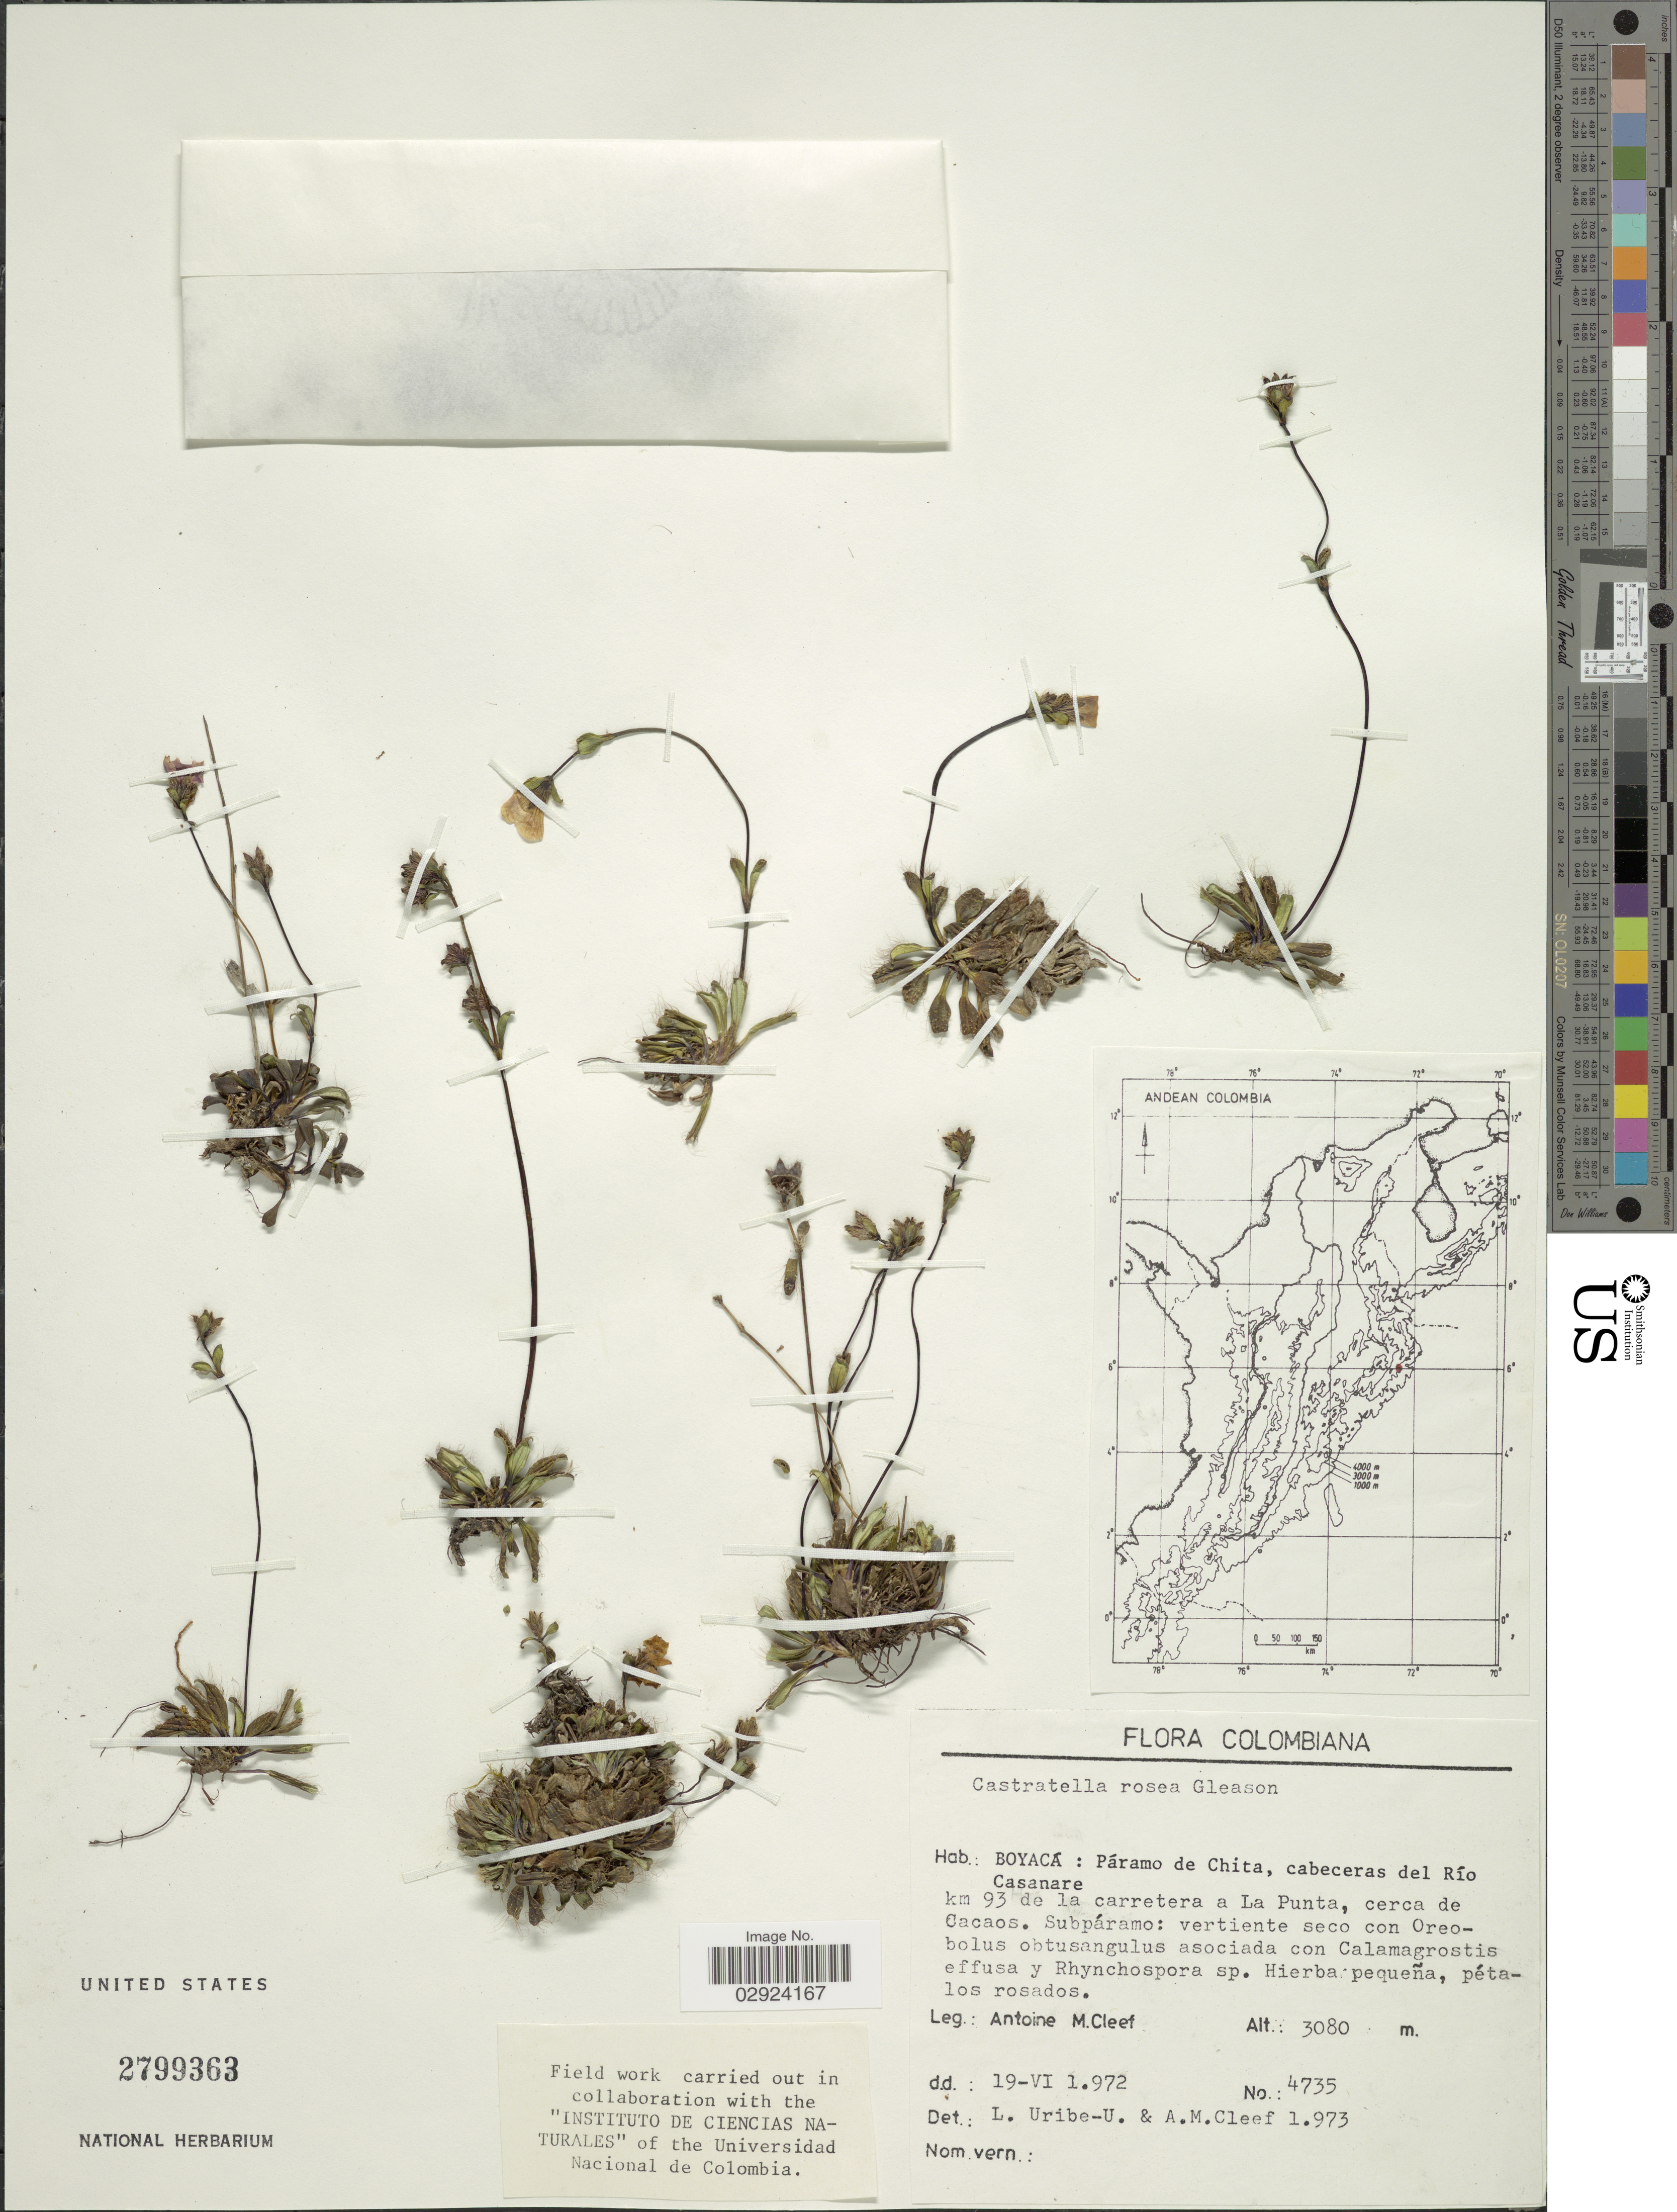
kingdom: Plantae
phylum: Tracheophyta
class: Magnoliopsida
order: Myrtales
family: Melastomataceae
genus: Castratella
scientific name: Castratella rosea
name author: Gleason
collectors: A. M. Cleef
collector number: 4735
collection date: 1972-06-19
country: Colombia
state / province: Boyacá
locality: Páramo de Chita, cabeceras del Río Casanare, Km 93 de la carretera a La Punta, cerca de Cacaos.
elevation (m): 3080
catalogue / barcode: US 2799363